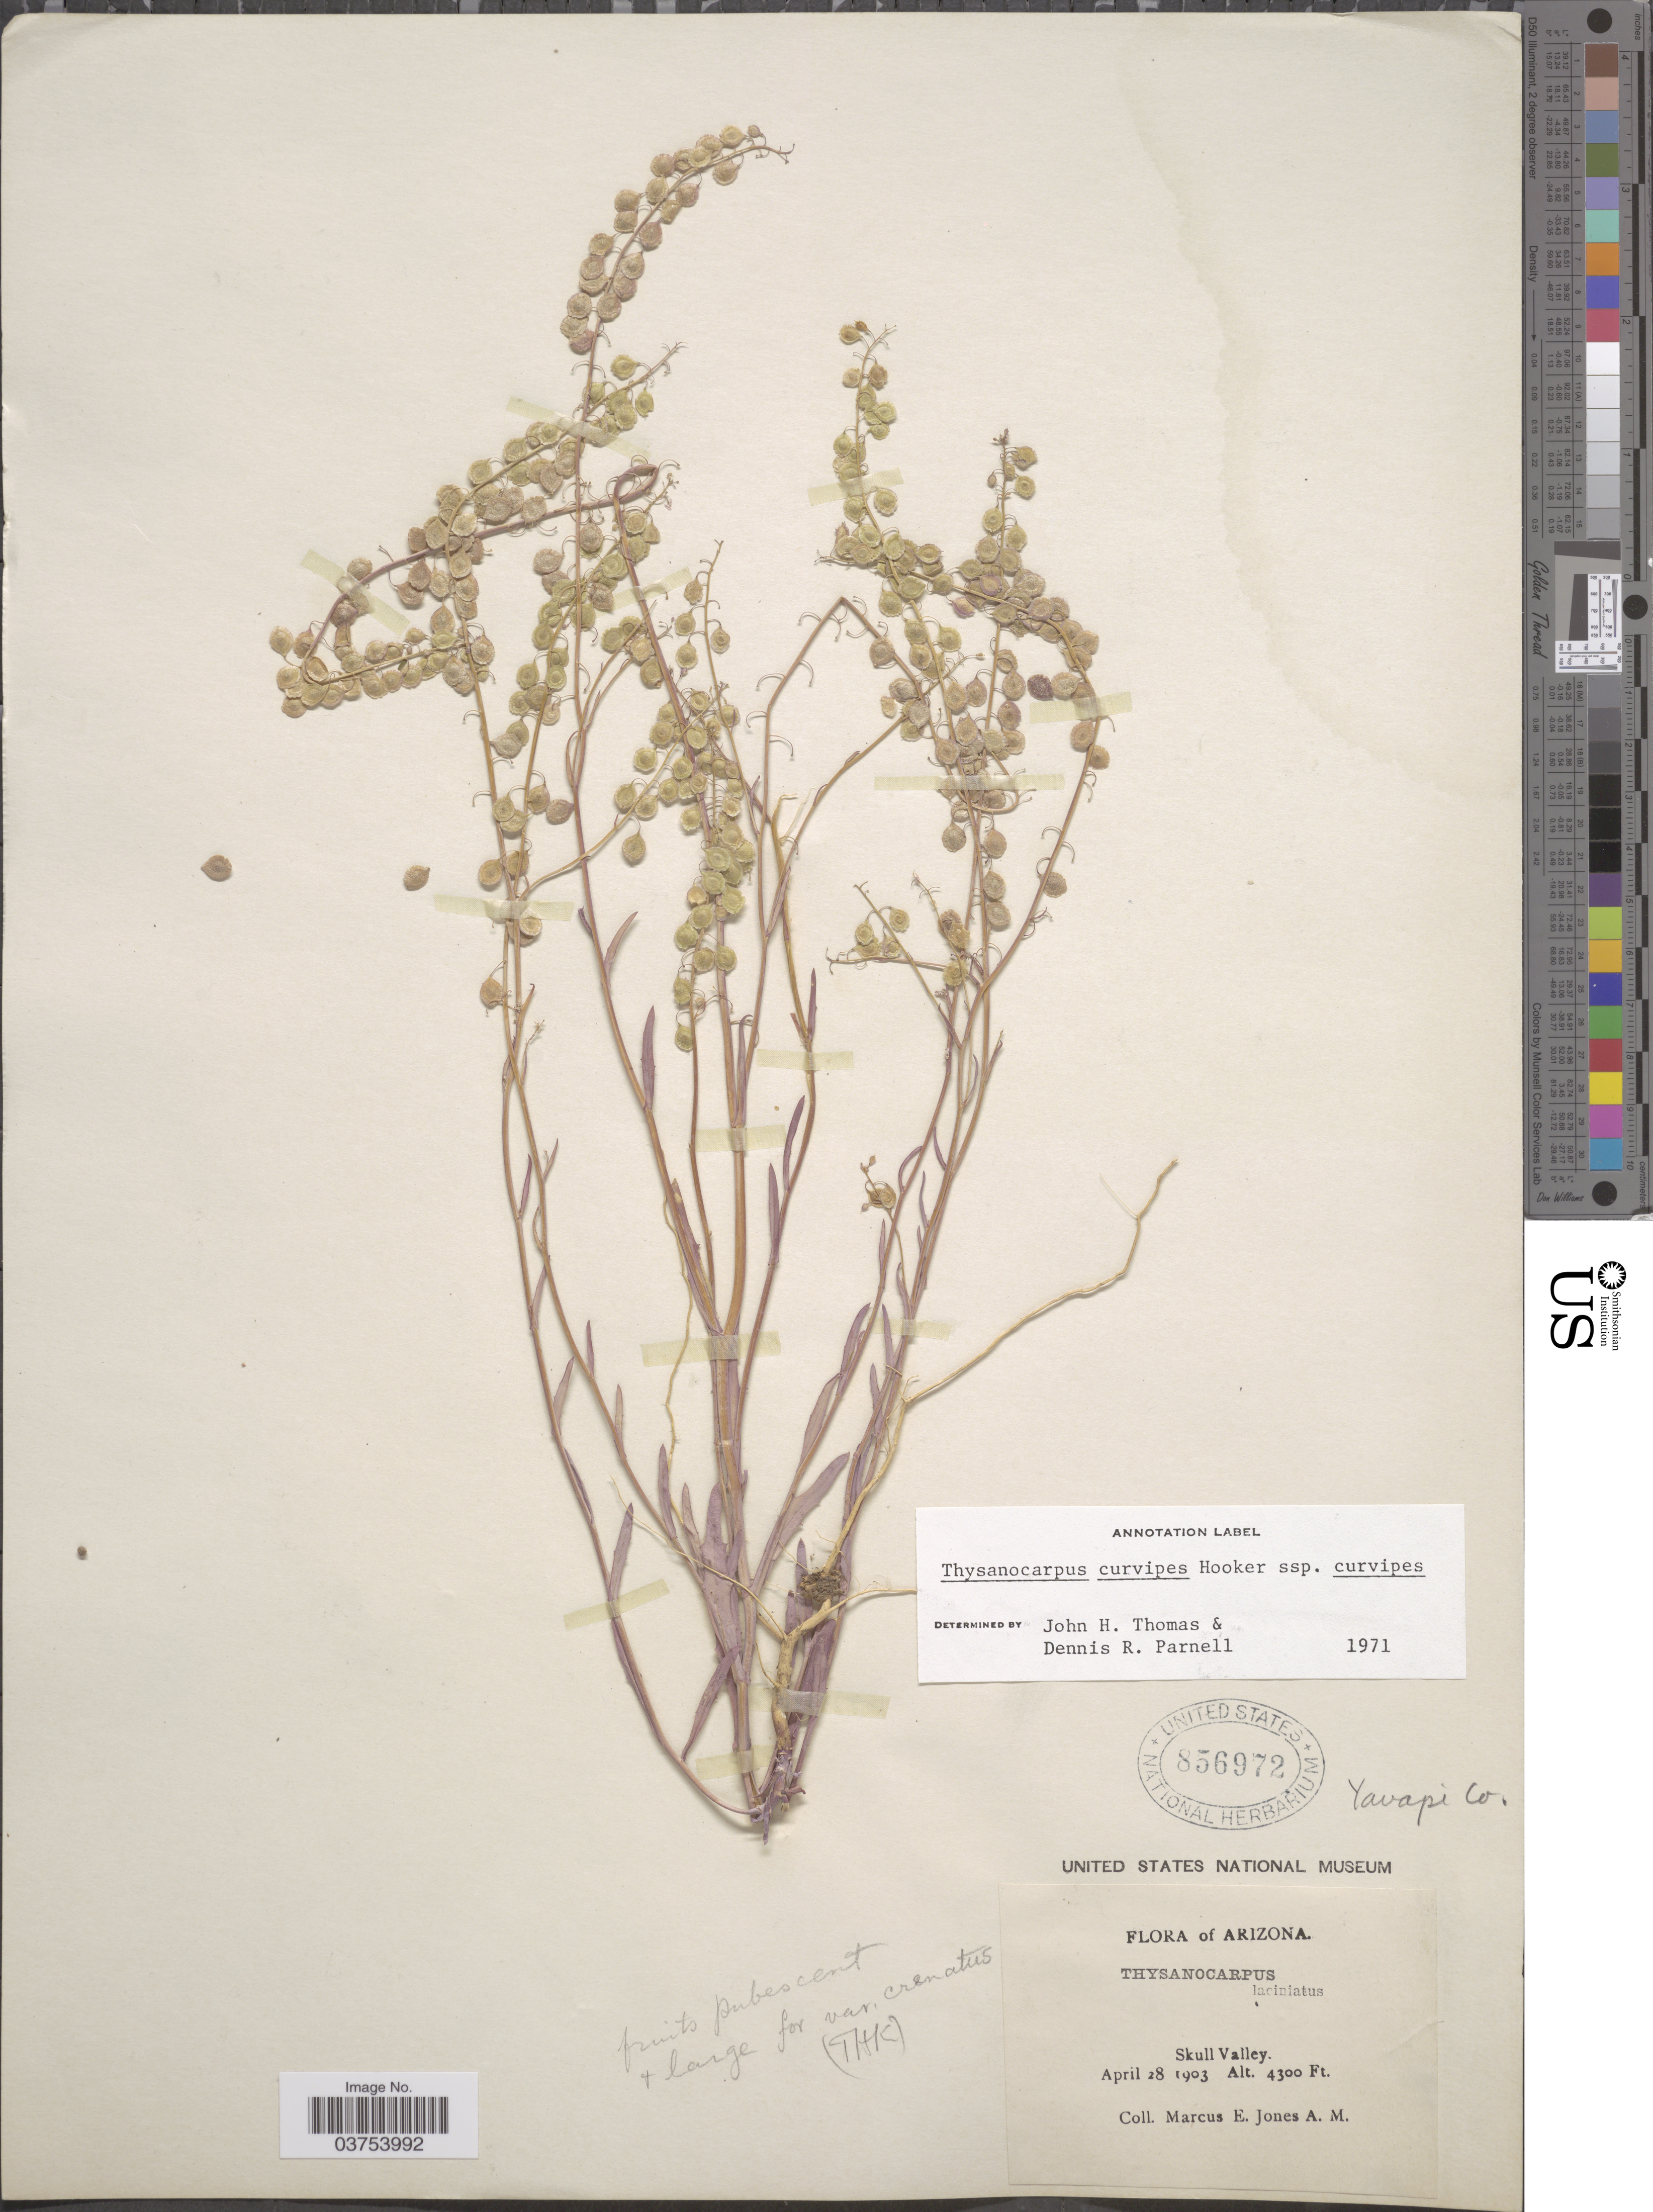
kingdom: Plantae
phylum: Tracheophyta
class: Magnoliopsida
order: Brassicales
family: Brassicaceae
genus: Thysanocarpus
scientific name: Thysanocarpus curvipes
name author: Hook.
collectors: M. E. Jones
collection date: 1903-04-28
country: United States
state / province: Arizona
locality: Yavapi Co. Skull Valley.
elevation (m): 1311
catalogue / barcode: US 856972